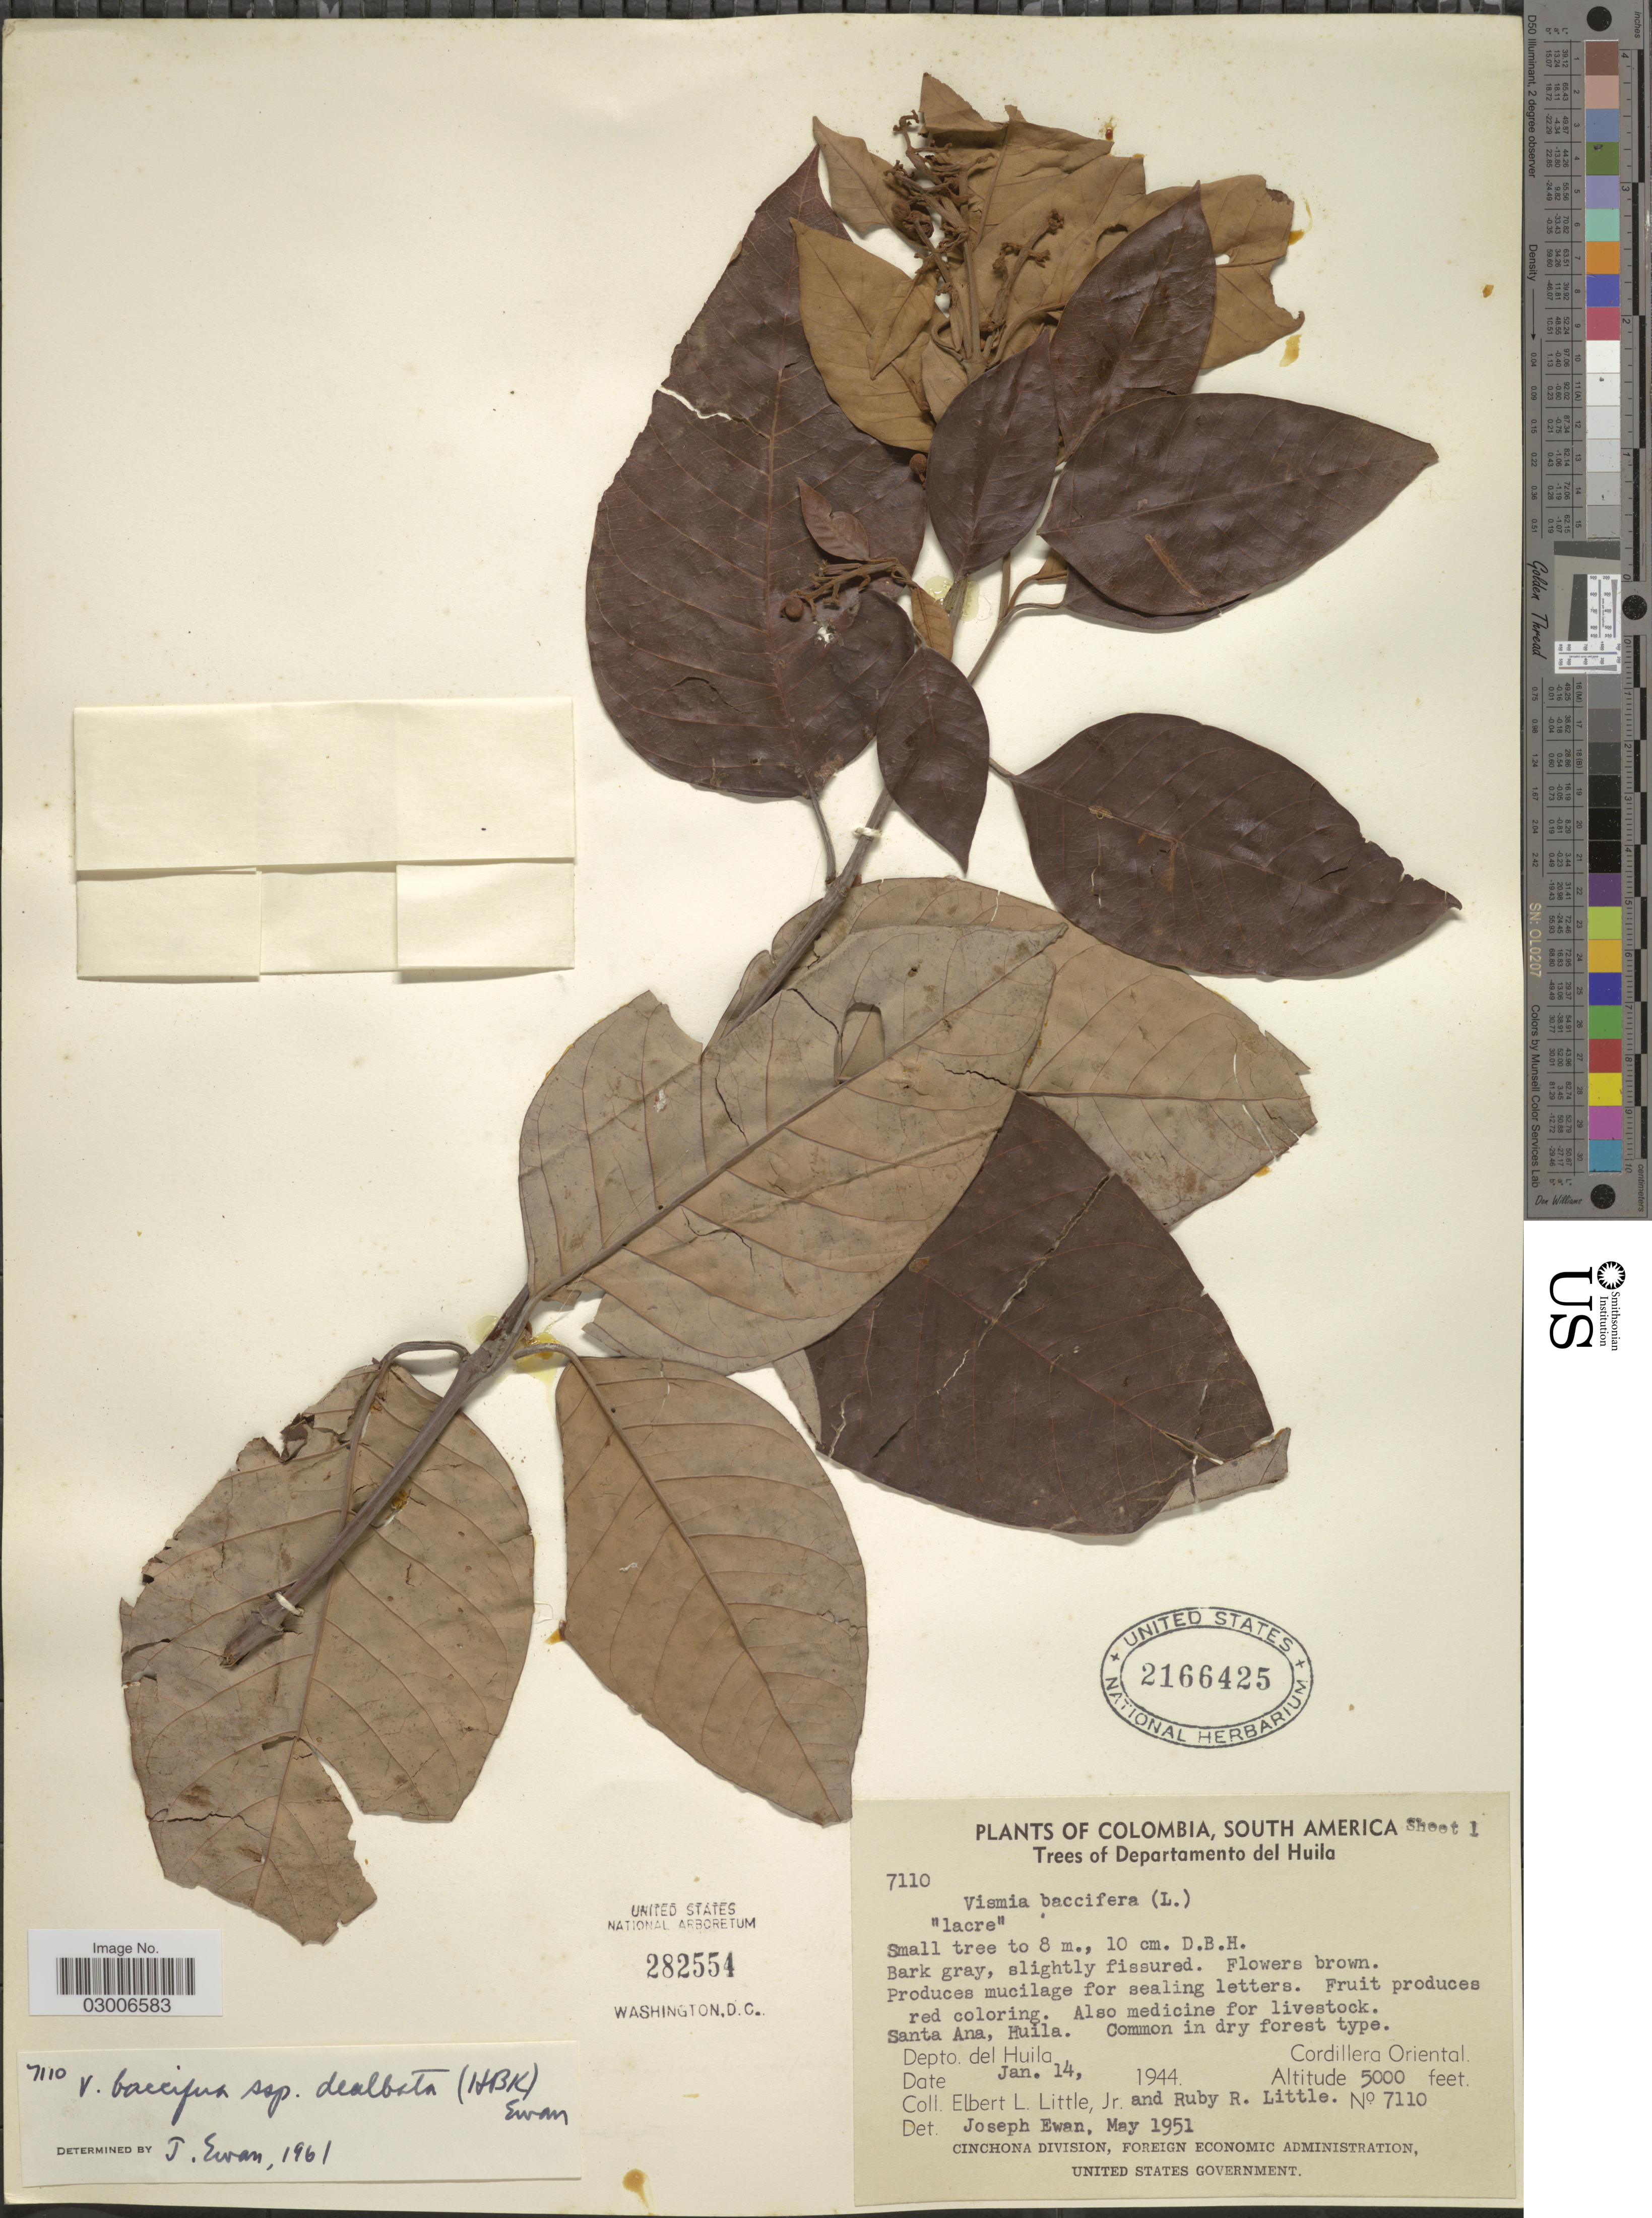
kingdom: Plantae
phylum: Tracheophyta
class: Magnoliopsida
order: Malpighiales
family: Hypericaceae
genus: Vismia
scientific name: Vismia baccifera subsp. dealbata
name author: (Kunth) Ewan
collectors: E. L. Little & R. R. Little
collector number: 7110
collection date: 1944-01-14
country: Colombia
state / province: Huila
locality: Santa Ana, Huila, Cordillera Oriental, Depto. del Huila.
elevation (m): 1524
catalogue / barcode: US 2166425